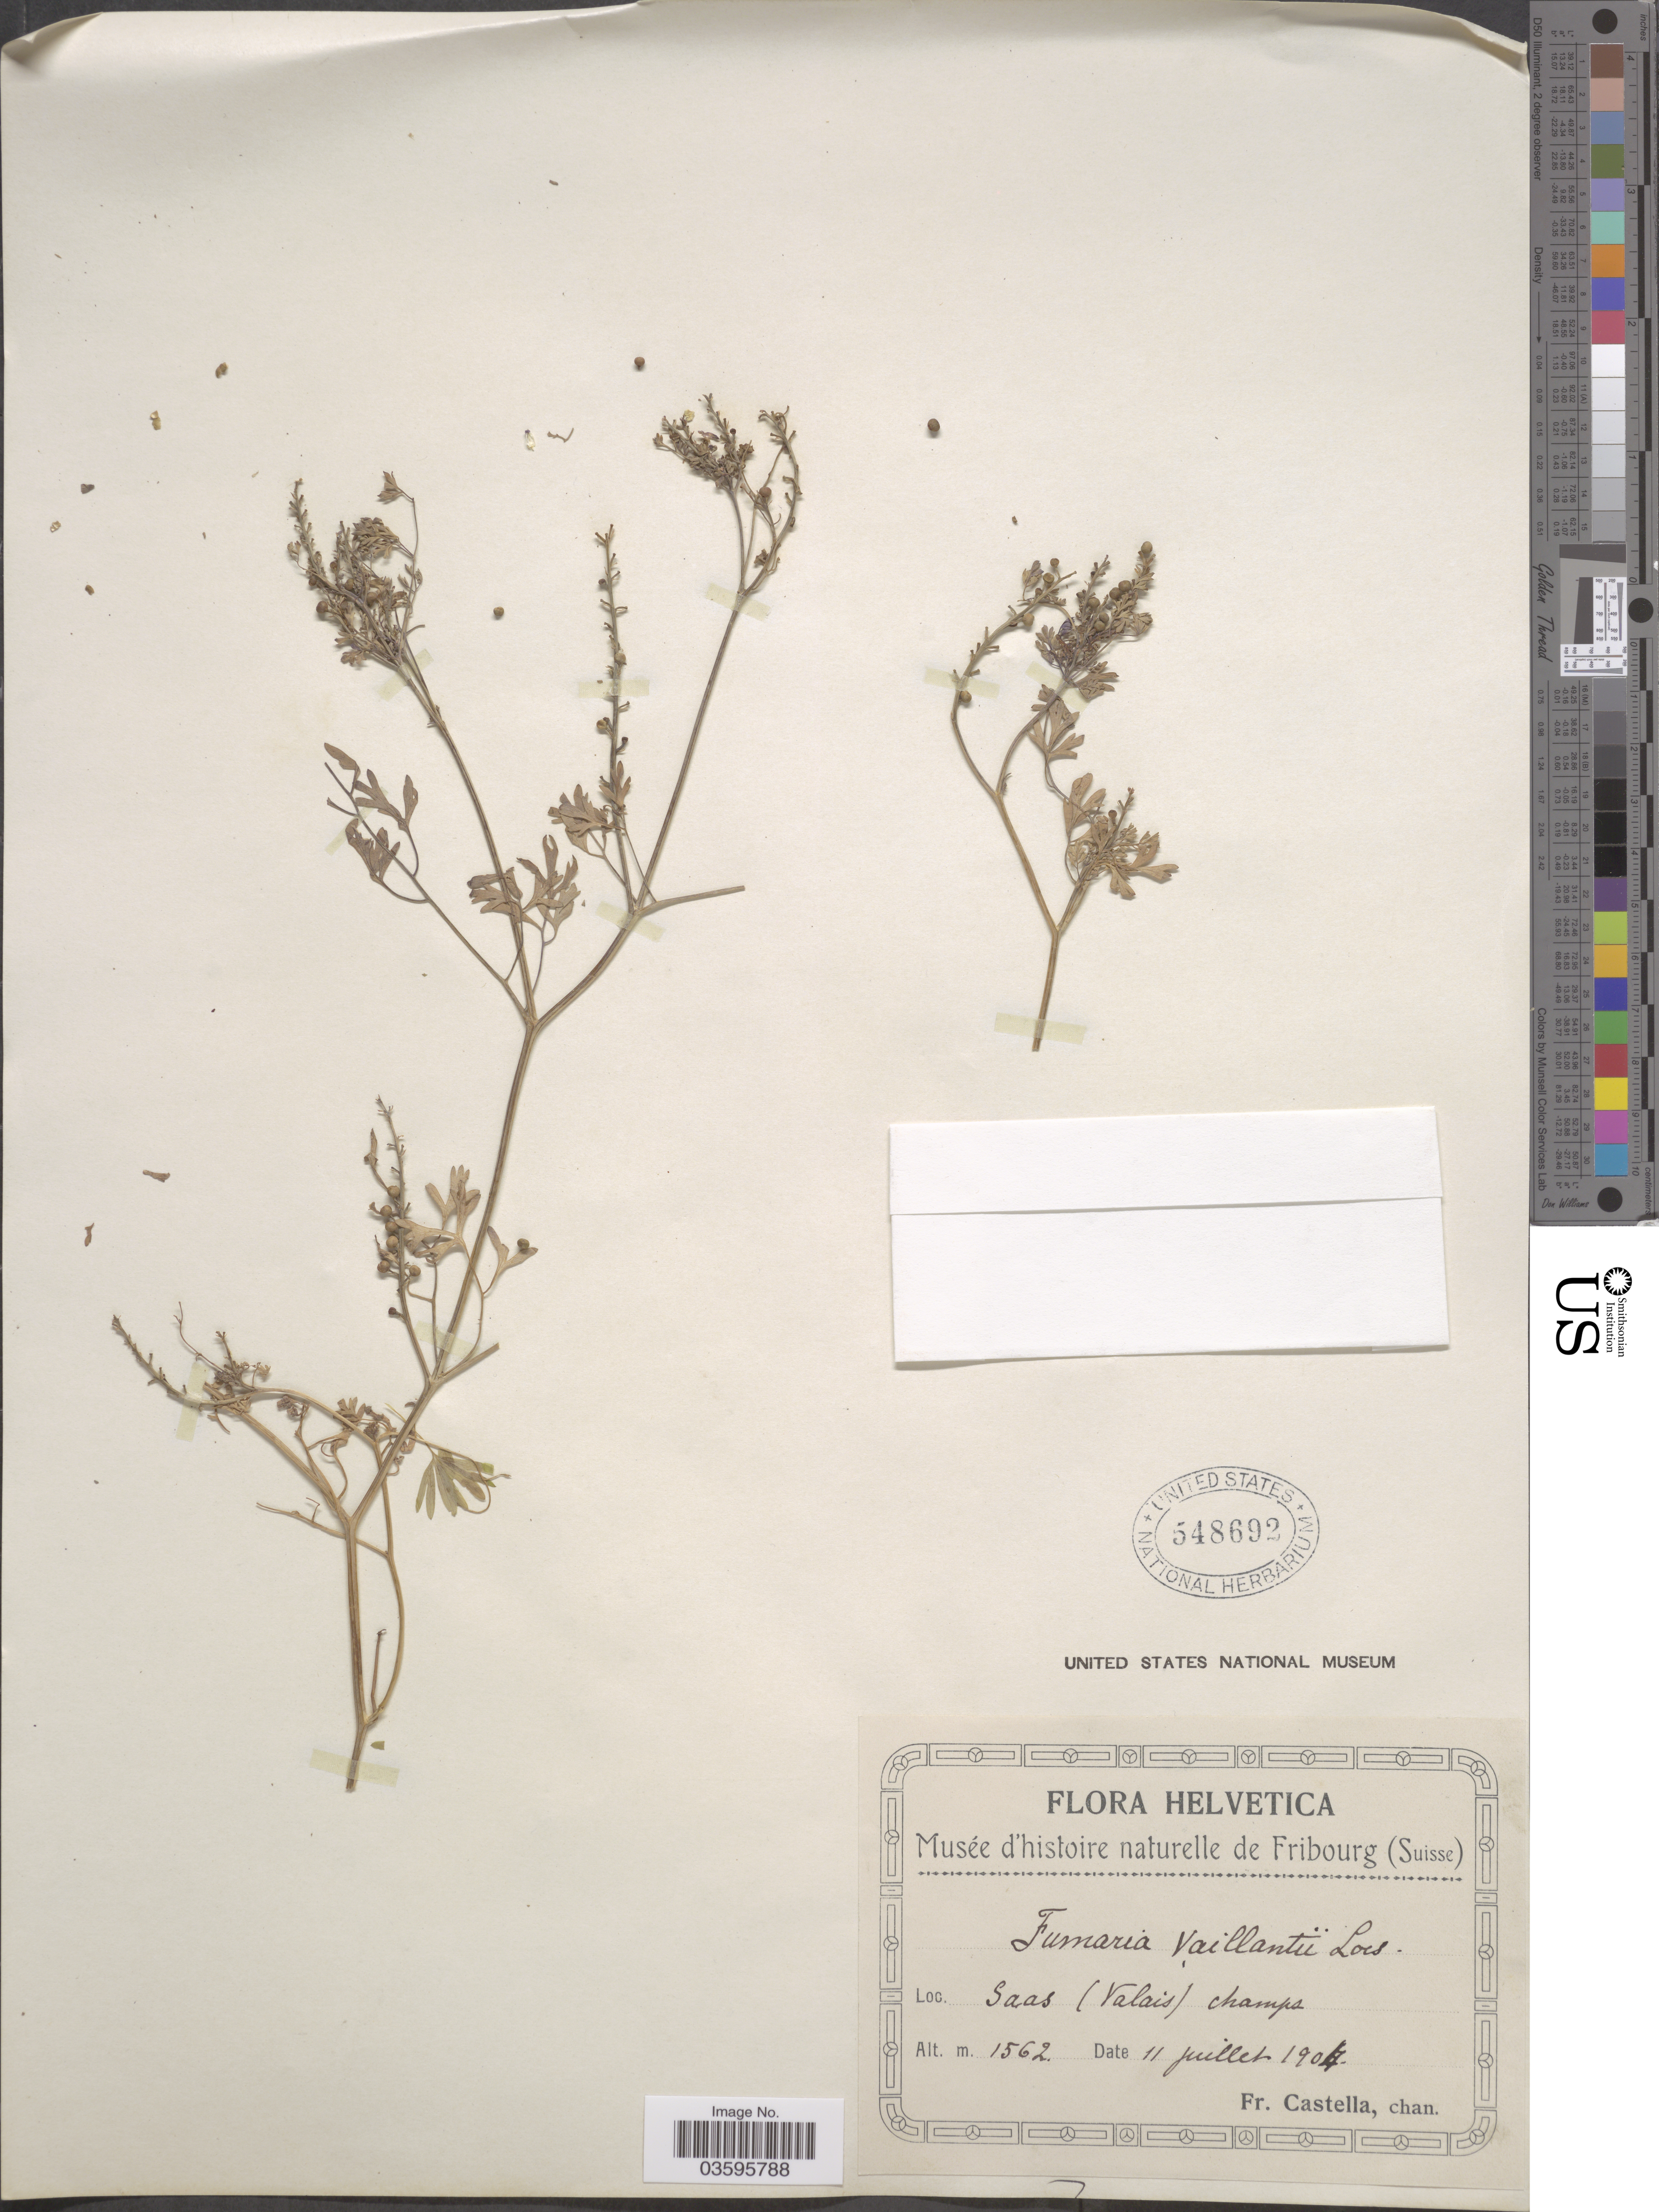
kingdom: Plantae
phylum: Tracheophyta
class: Magnoliopsida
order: Ranunculales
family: Papaveraceae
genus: Fumaria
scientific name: Fumaria vaillantii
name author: Loisel.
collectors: Fr. Castella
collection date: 1904-07-11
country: Switzerland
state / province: Valais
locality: Helvetica. Saas (Valais) champs.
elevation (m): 1562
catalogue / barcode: US 548692